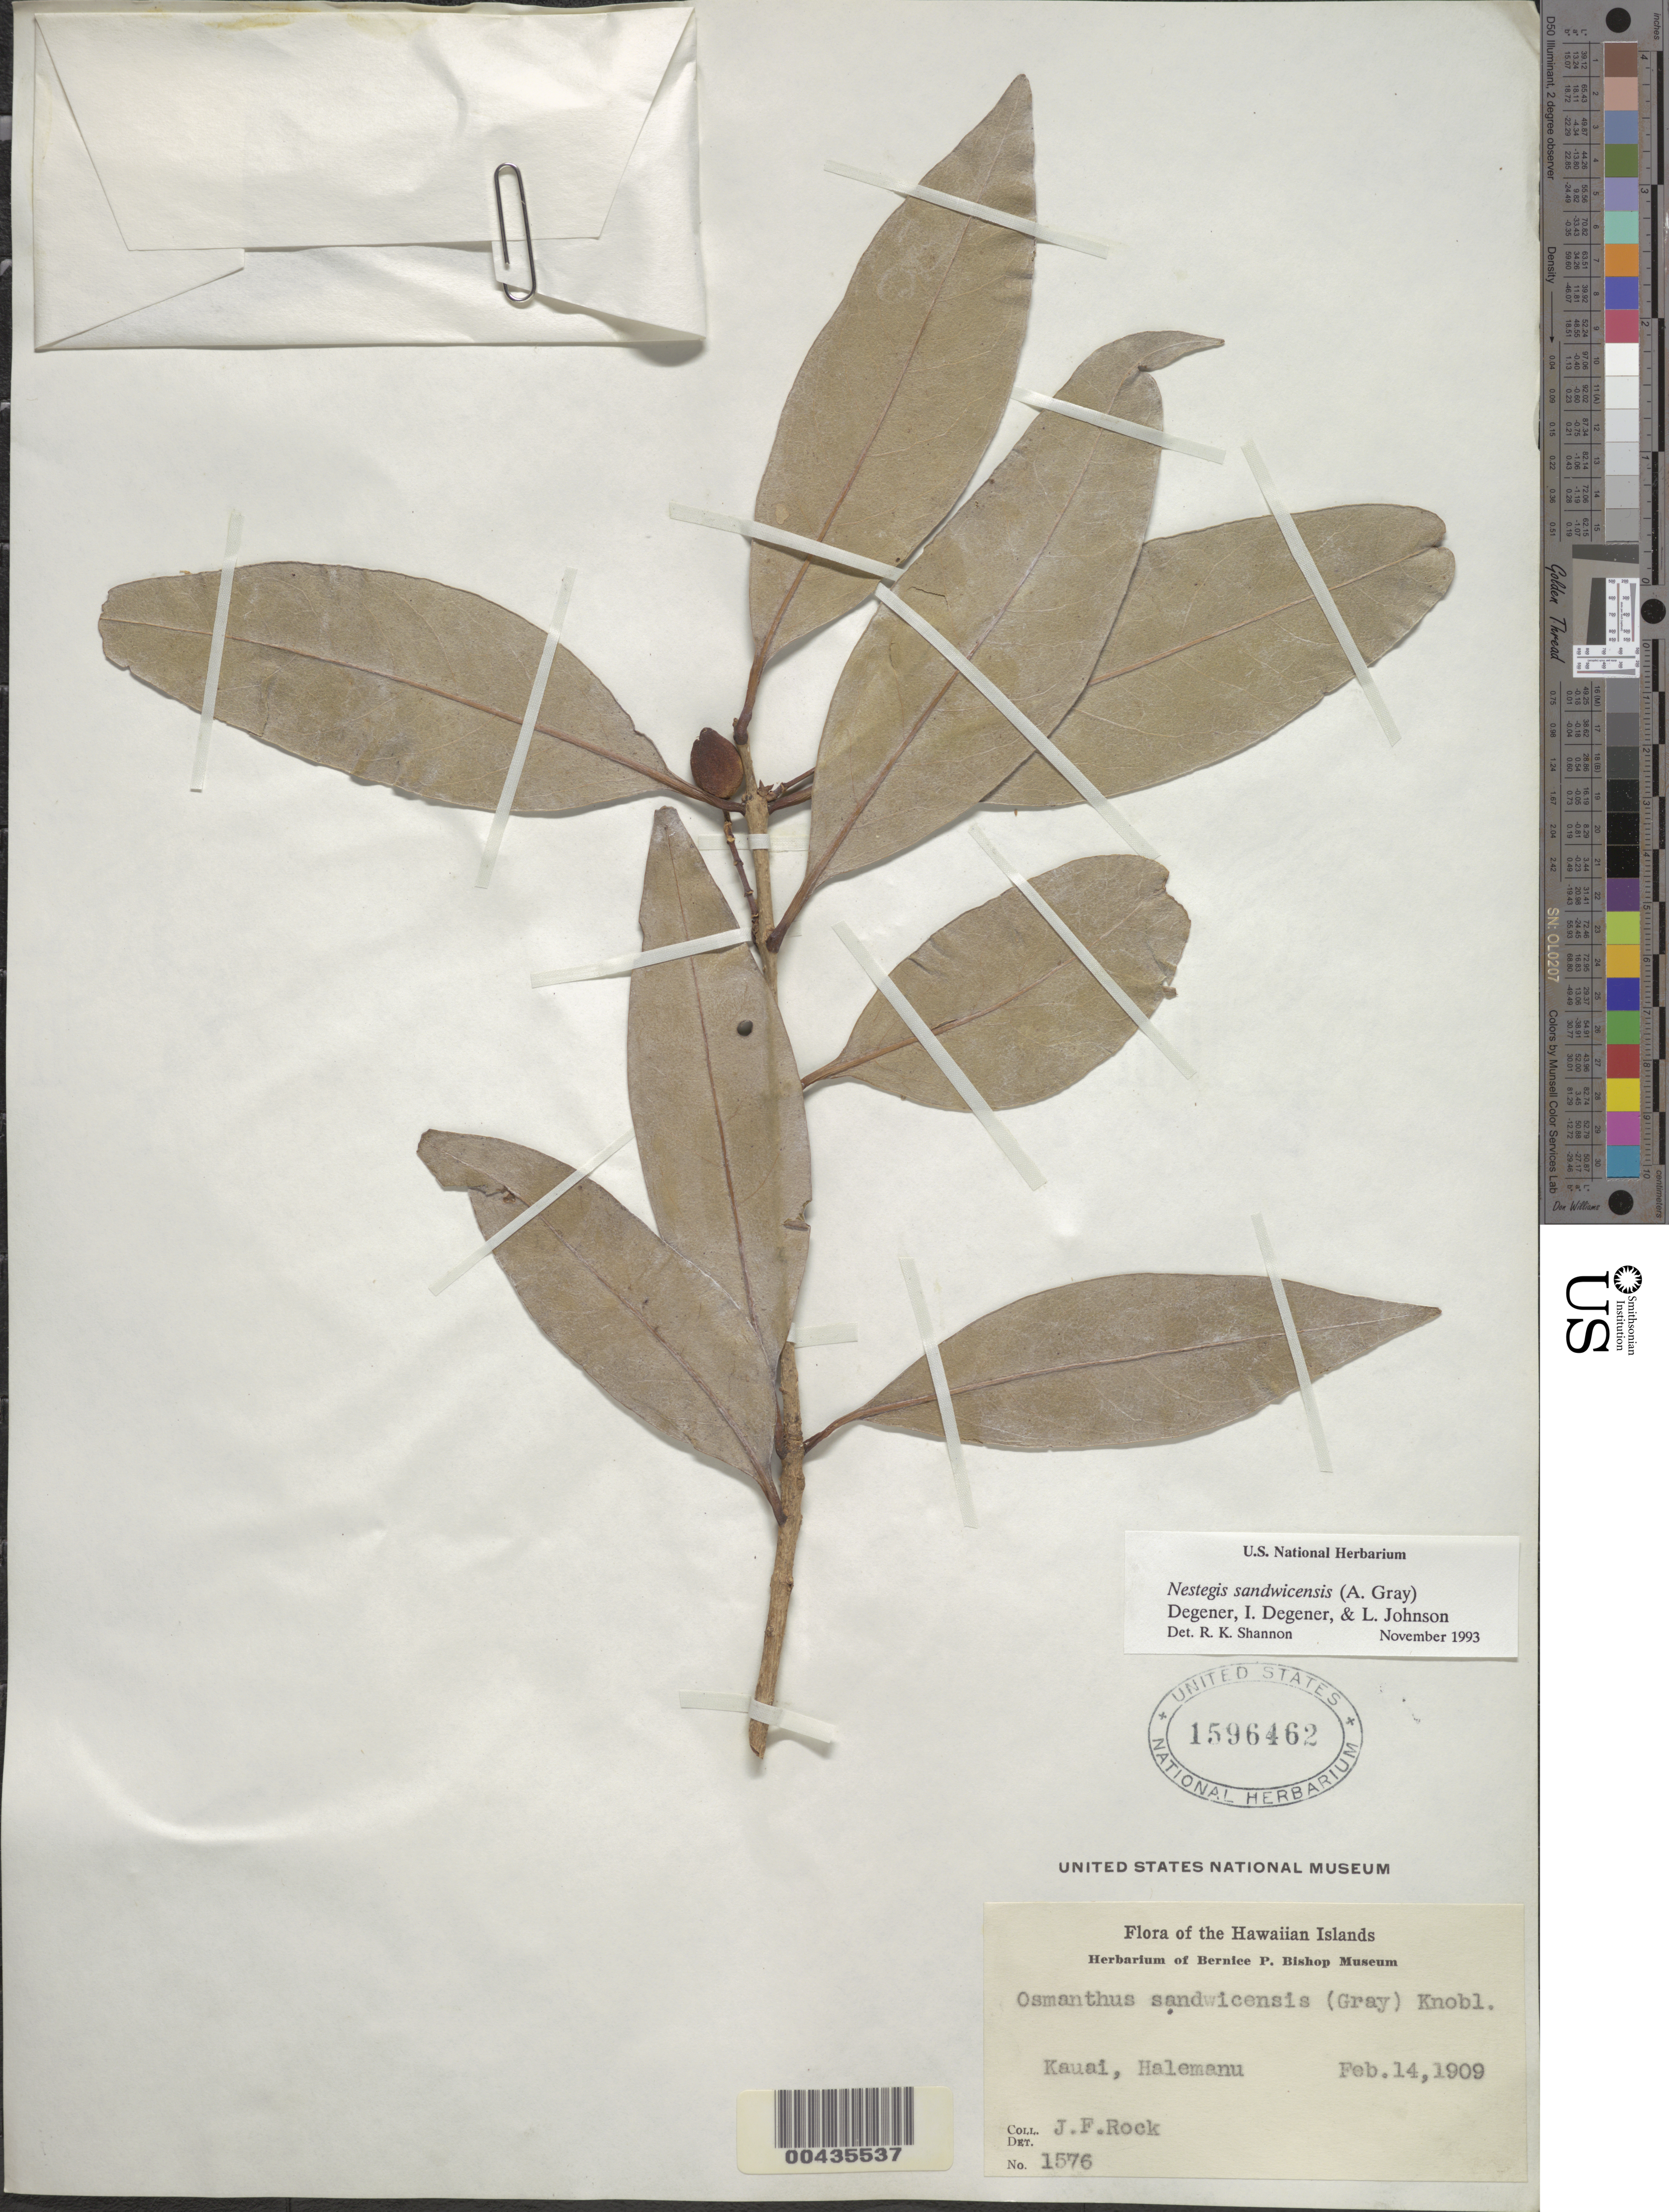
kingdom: Plantae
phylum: Tracheophyta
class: Magnoliopsida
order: Lamiales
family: Oleaceae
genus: Notelaea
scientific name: Notelaea sandwicensis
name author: (A. Gray) Hong-Wa & Besnard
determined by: Wagner, W. L., (BOT), Smithsonian Institution - National Museum of Natural History (UNITED STATES)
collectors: J. F. Rock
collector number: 1576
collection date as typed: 14 Feb 1909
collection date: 1909-02-14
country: United States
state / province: Hawaii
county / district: Kauai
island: Kaua'i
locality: Halemanu, Kauai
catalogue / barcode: US 1596462